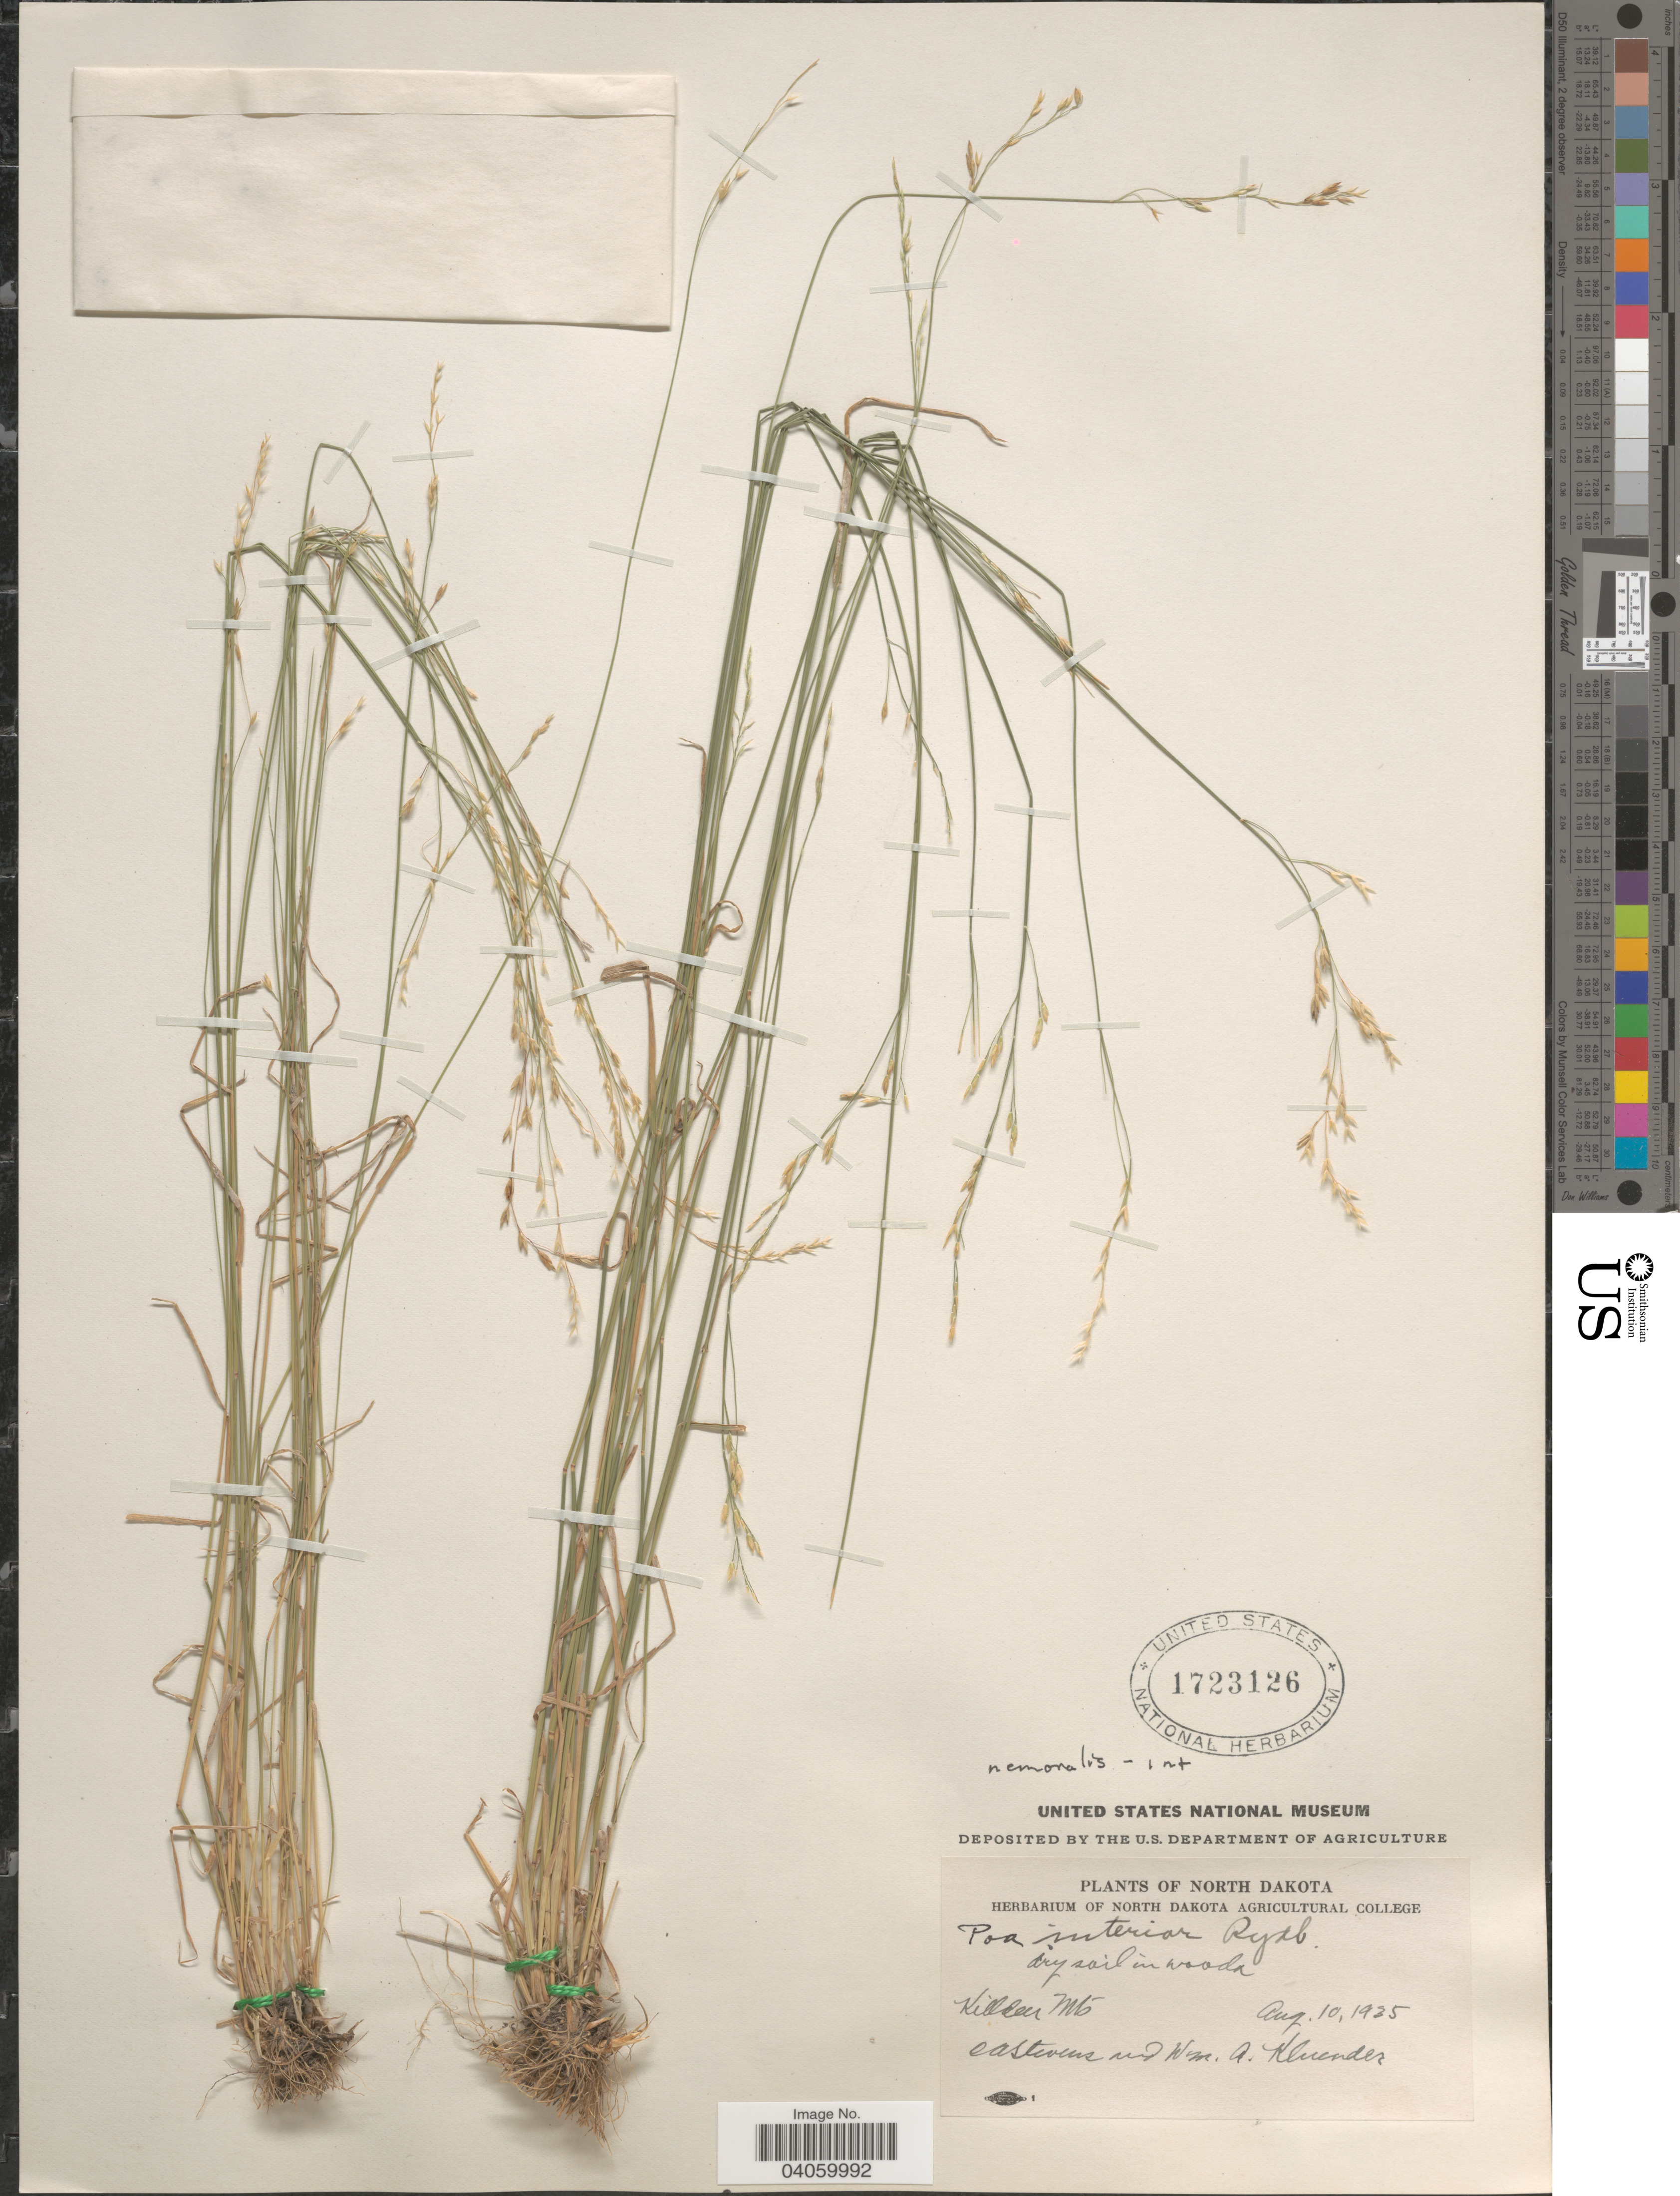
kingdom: Plantae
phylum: Tracheophyta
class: Liliopsida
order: Poales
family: Poaceae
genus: Poa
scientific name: Poa interior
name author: Rydb.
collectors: O. A. Stevens & W. Kluender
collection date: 1935-08-10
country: United States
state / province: North Dakota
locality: Killdeer Mts.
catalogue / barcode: US 1723126